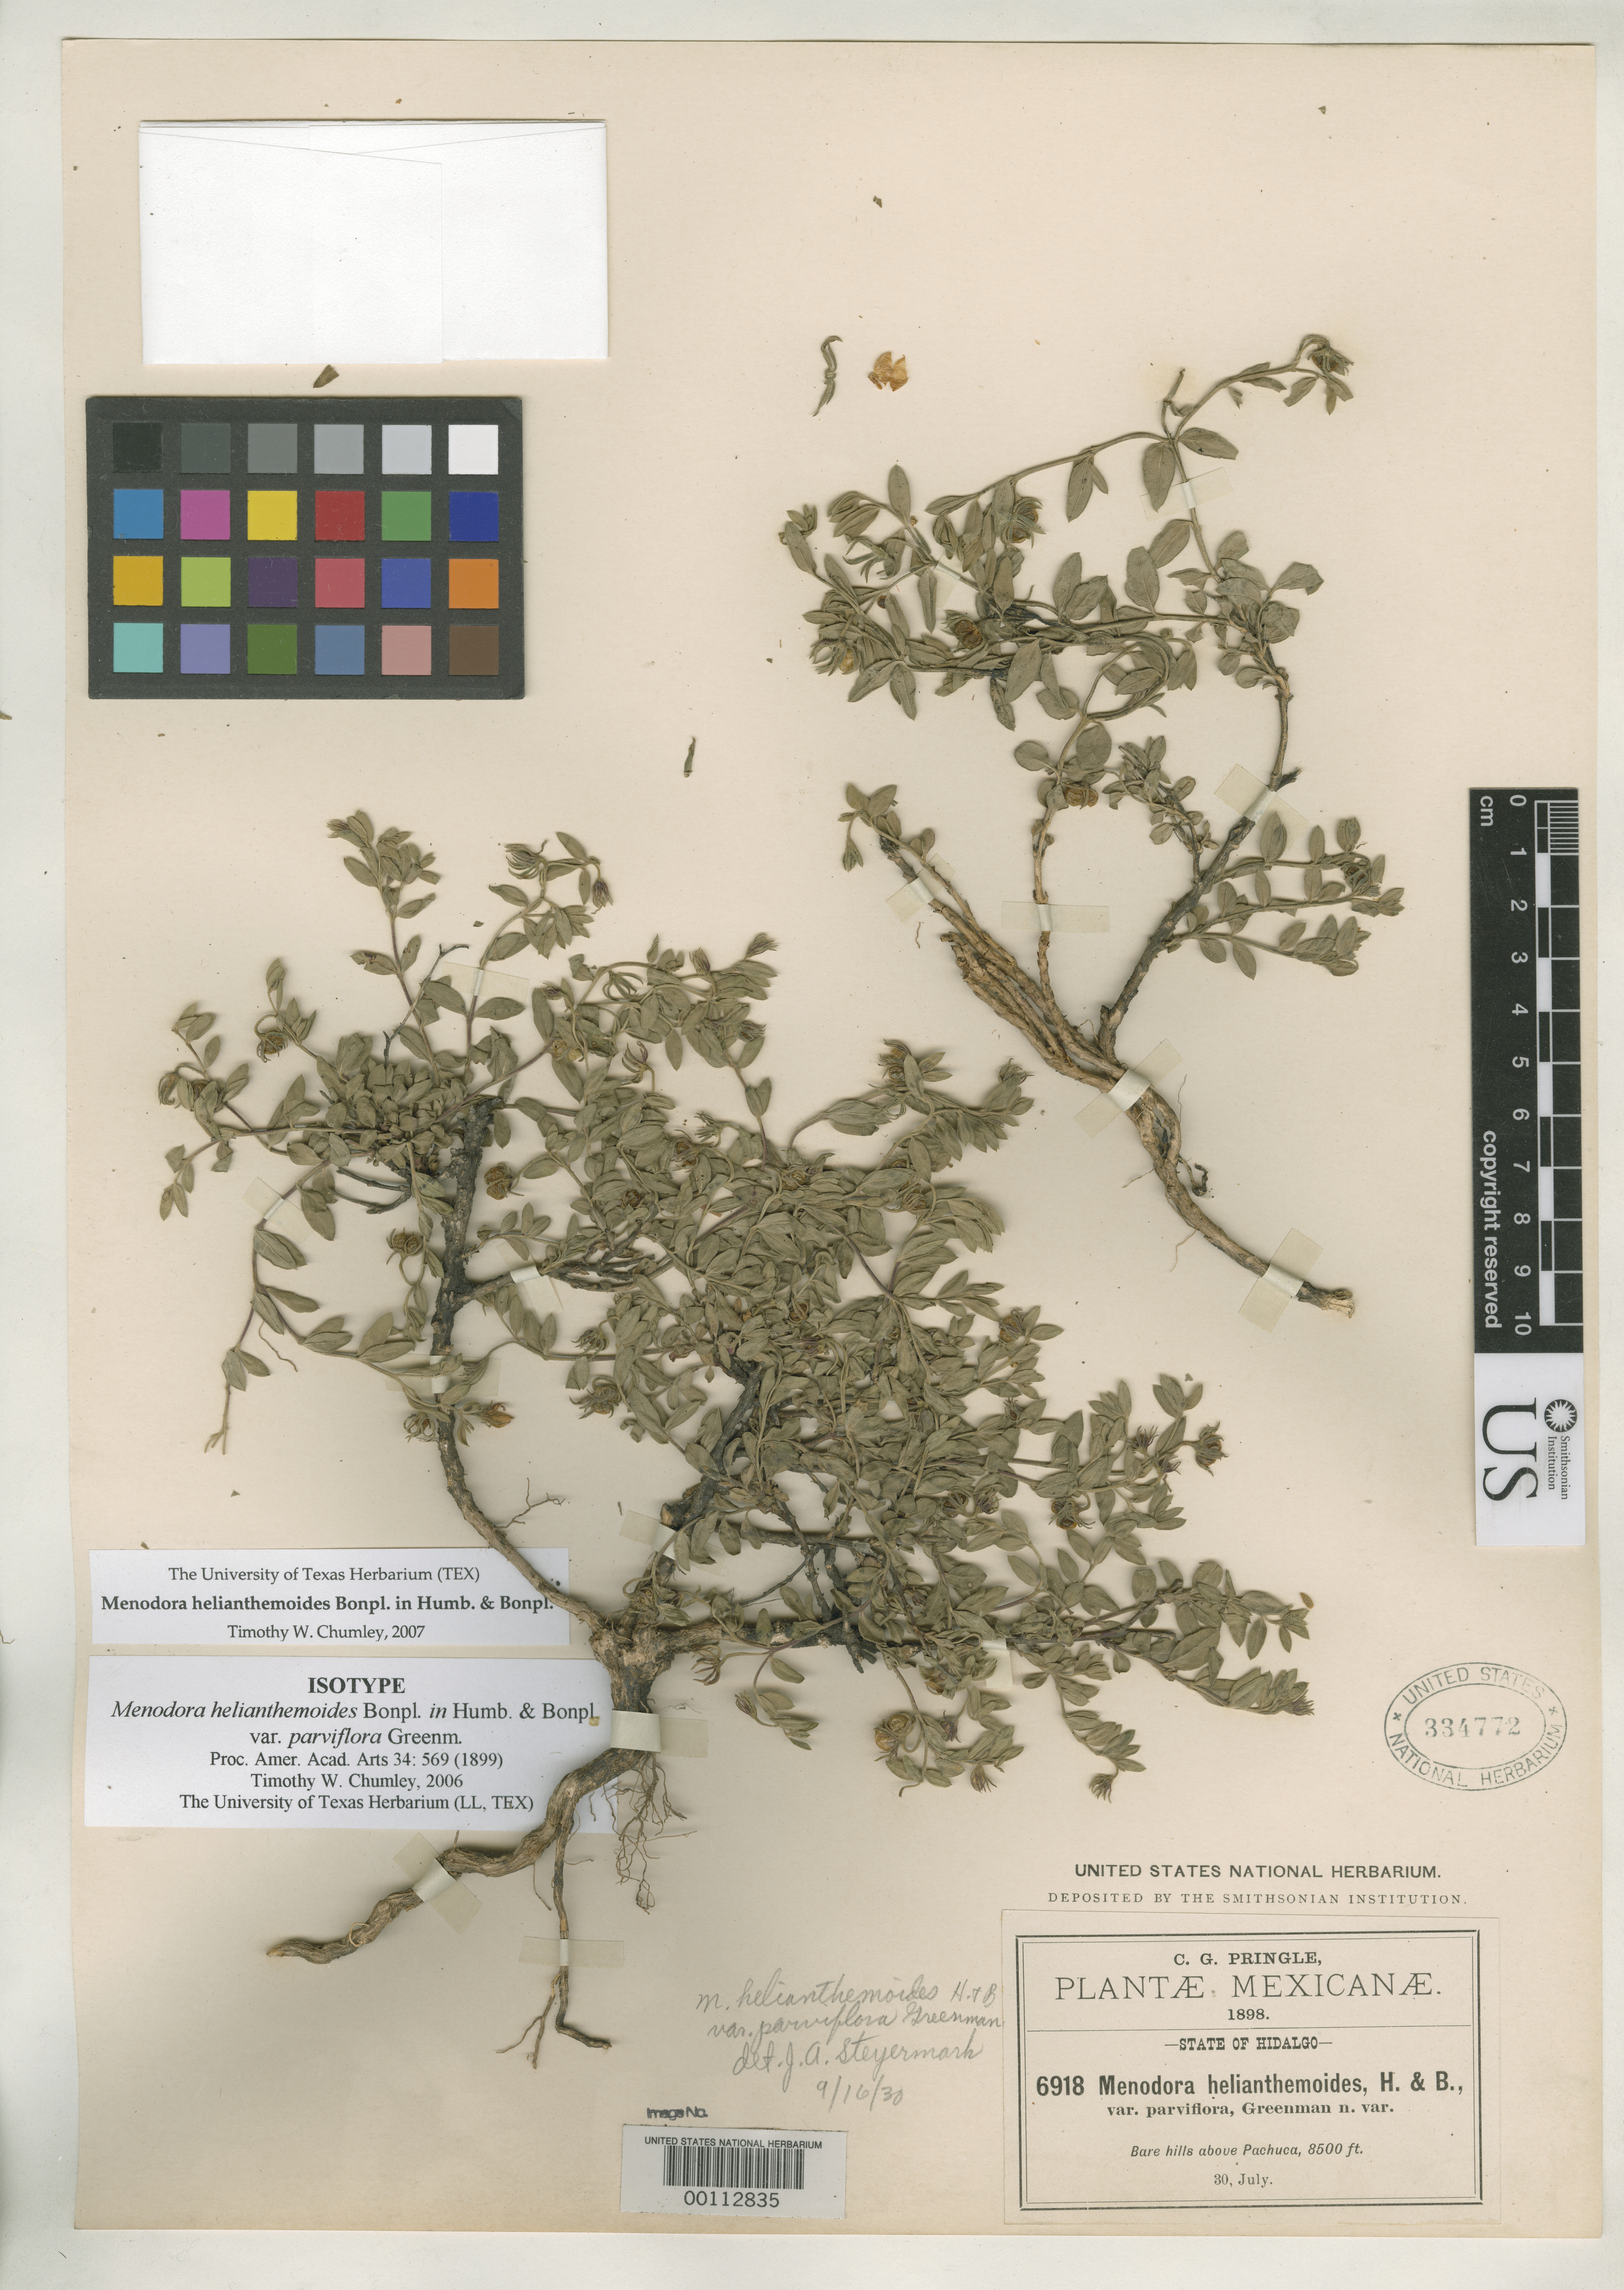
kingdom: Plantae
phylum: Tracheophyta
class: Magnoliopsida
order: Lamiales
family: Oleaceae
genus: Menodora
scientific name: Menodora helianthemoides var. parviflora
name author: Greenm.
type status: Isotype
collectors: C. G. Pringle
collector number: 6918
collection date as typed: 30 Jul 1898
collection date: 1898-07-30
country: Mexico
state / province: Hidalgo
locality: Above Pachuca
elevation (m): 2600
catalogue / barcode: US 334772